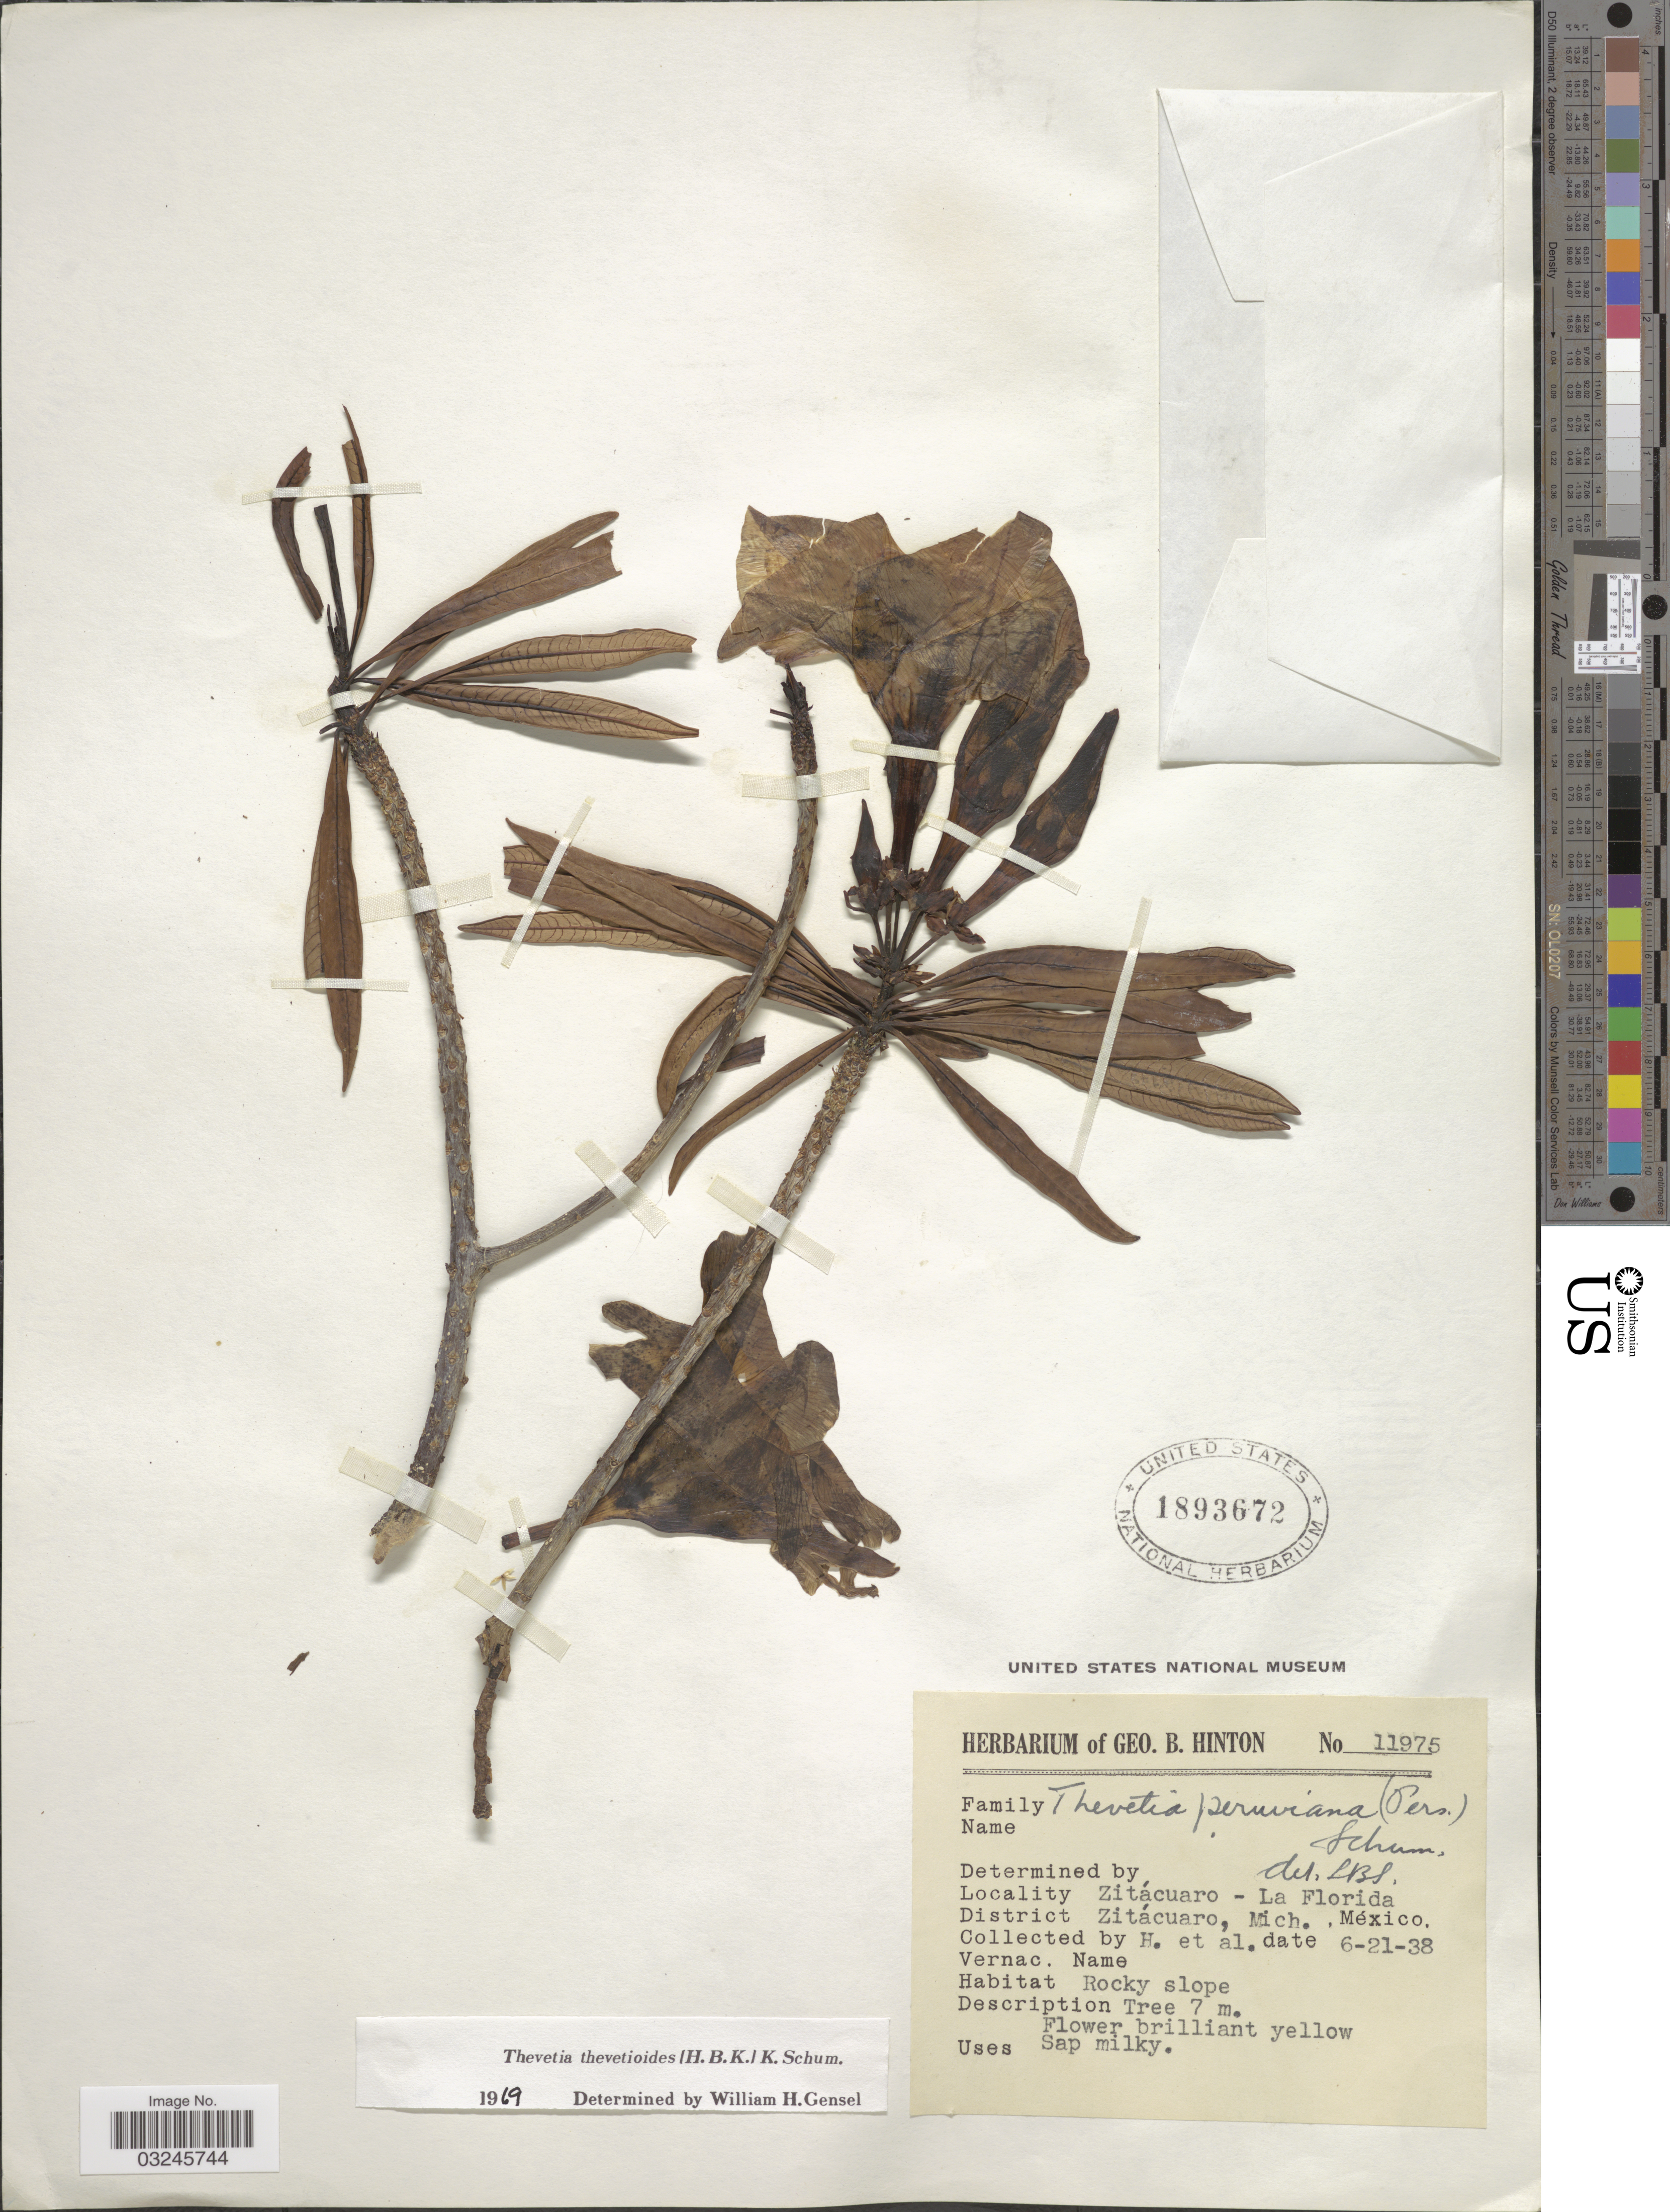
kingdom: Plantae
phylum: Tracheophyta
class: Magnoliopsida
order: Gentianales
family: Apocynaceae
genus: Thevetia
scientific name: Thevetia thevetioides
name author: (Kunth) K. Schum.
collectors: G. B. Hinton & et al.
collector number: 11975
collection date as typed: Transcribed d/m/y: 21/6/38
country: Mexico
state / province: Michoacán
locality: Zitácuaro - La Florida, District Zitácuaro, Mich., México.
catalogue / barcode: US 1893672